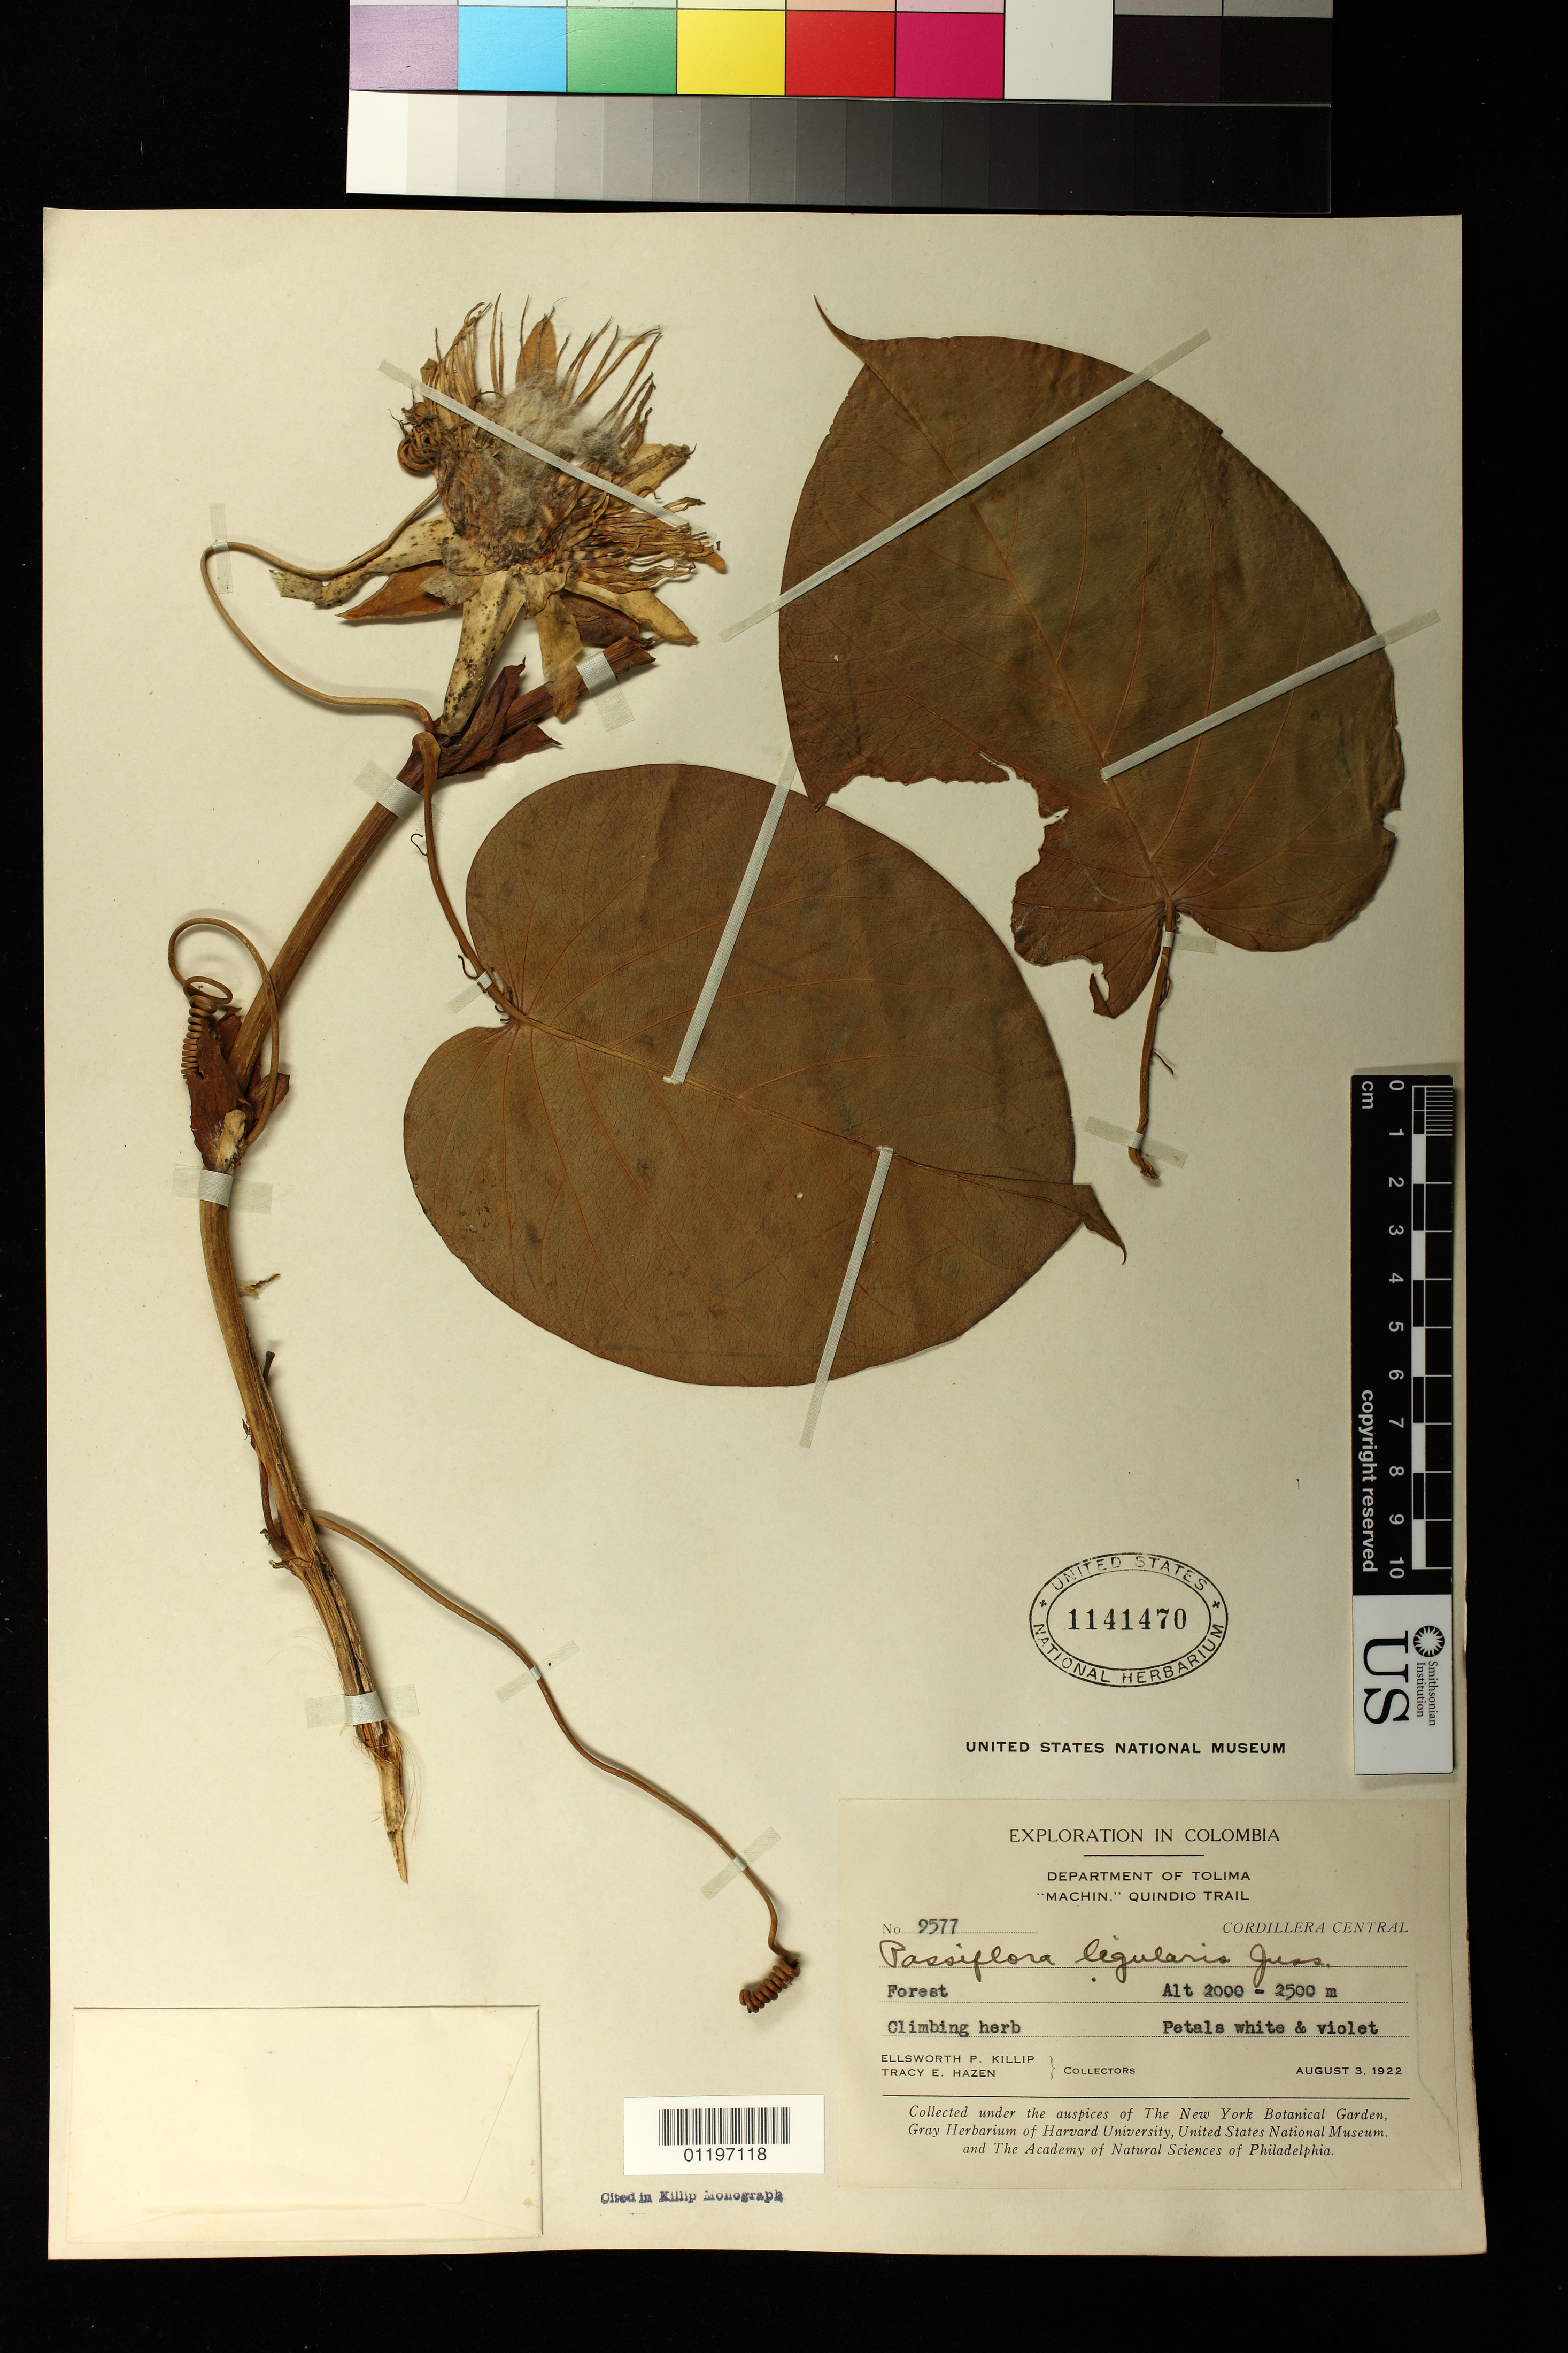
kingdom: Plantae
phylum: Tracheophyta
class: Magnoliopsida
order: Malpighiales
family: Passifloraceae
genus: Passiflora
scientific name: Passiflora ligularis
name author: Juss.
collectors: E. P. Killip & T. E. Hazen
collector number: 9577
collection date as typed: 08 Mar 1922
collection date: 1922-03-08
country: Colombia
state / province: Tolima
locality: Cordillera Central. "Machin", Quindio Trail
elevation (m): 2000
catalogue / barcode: US 1141470